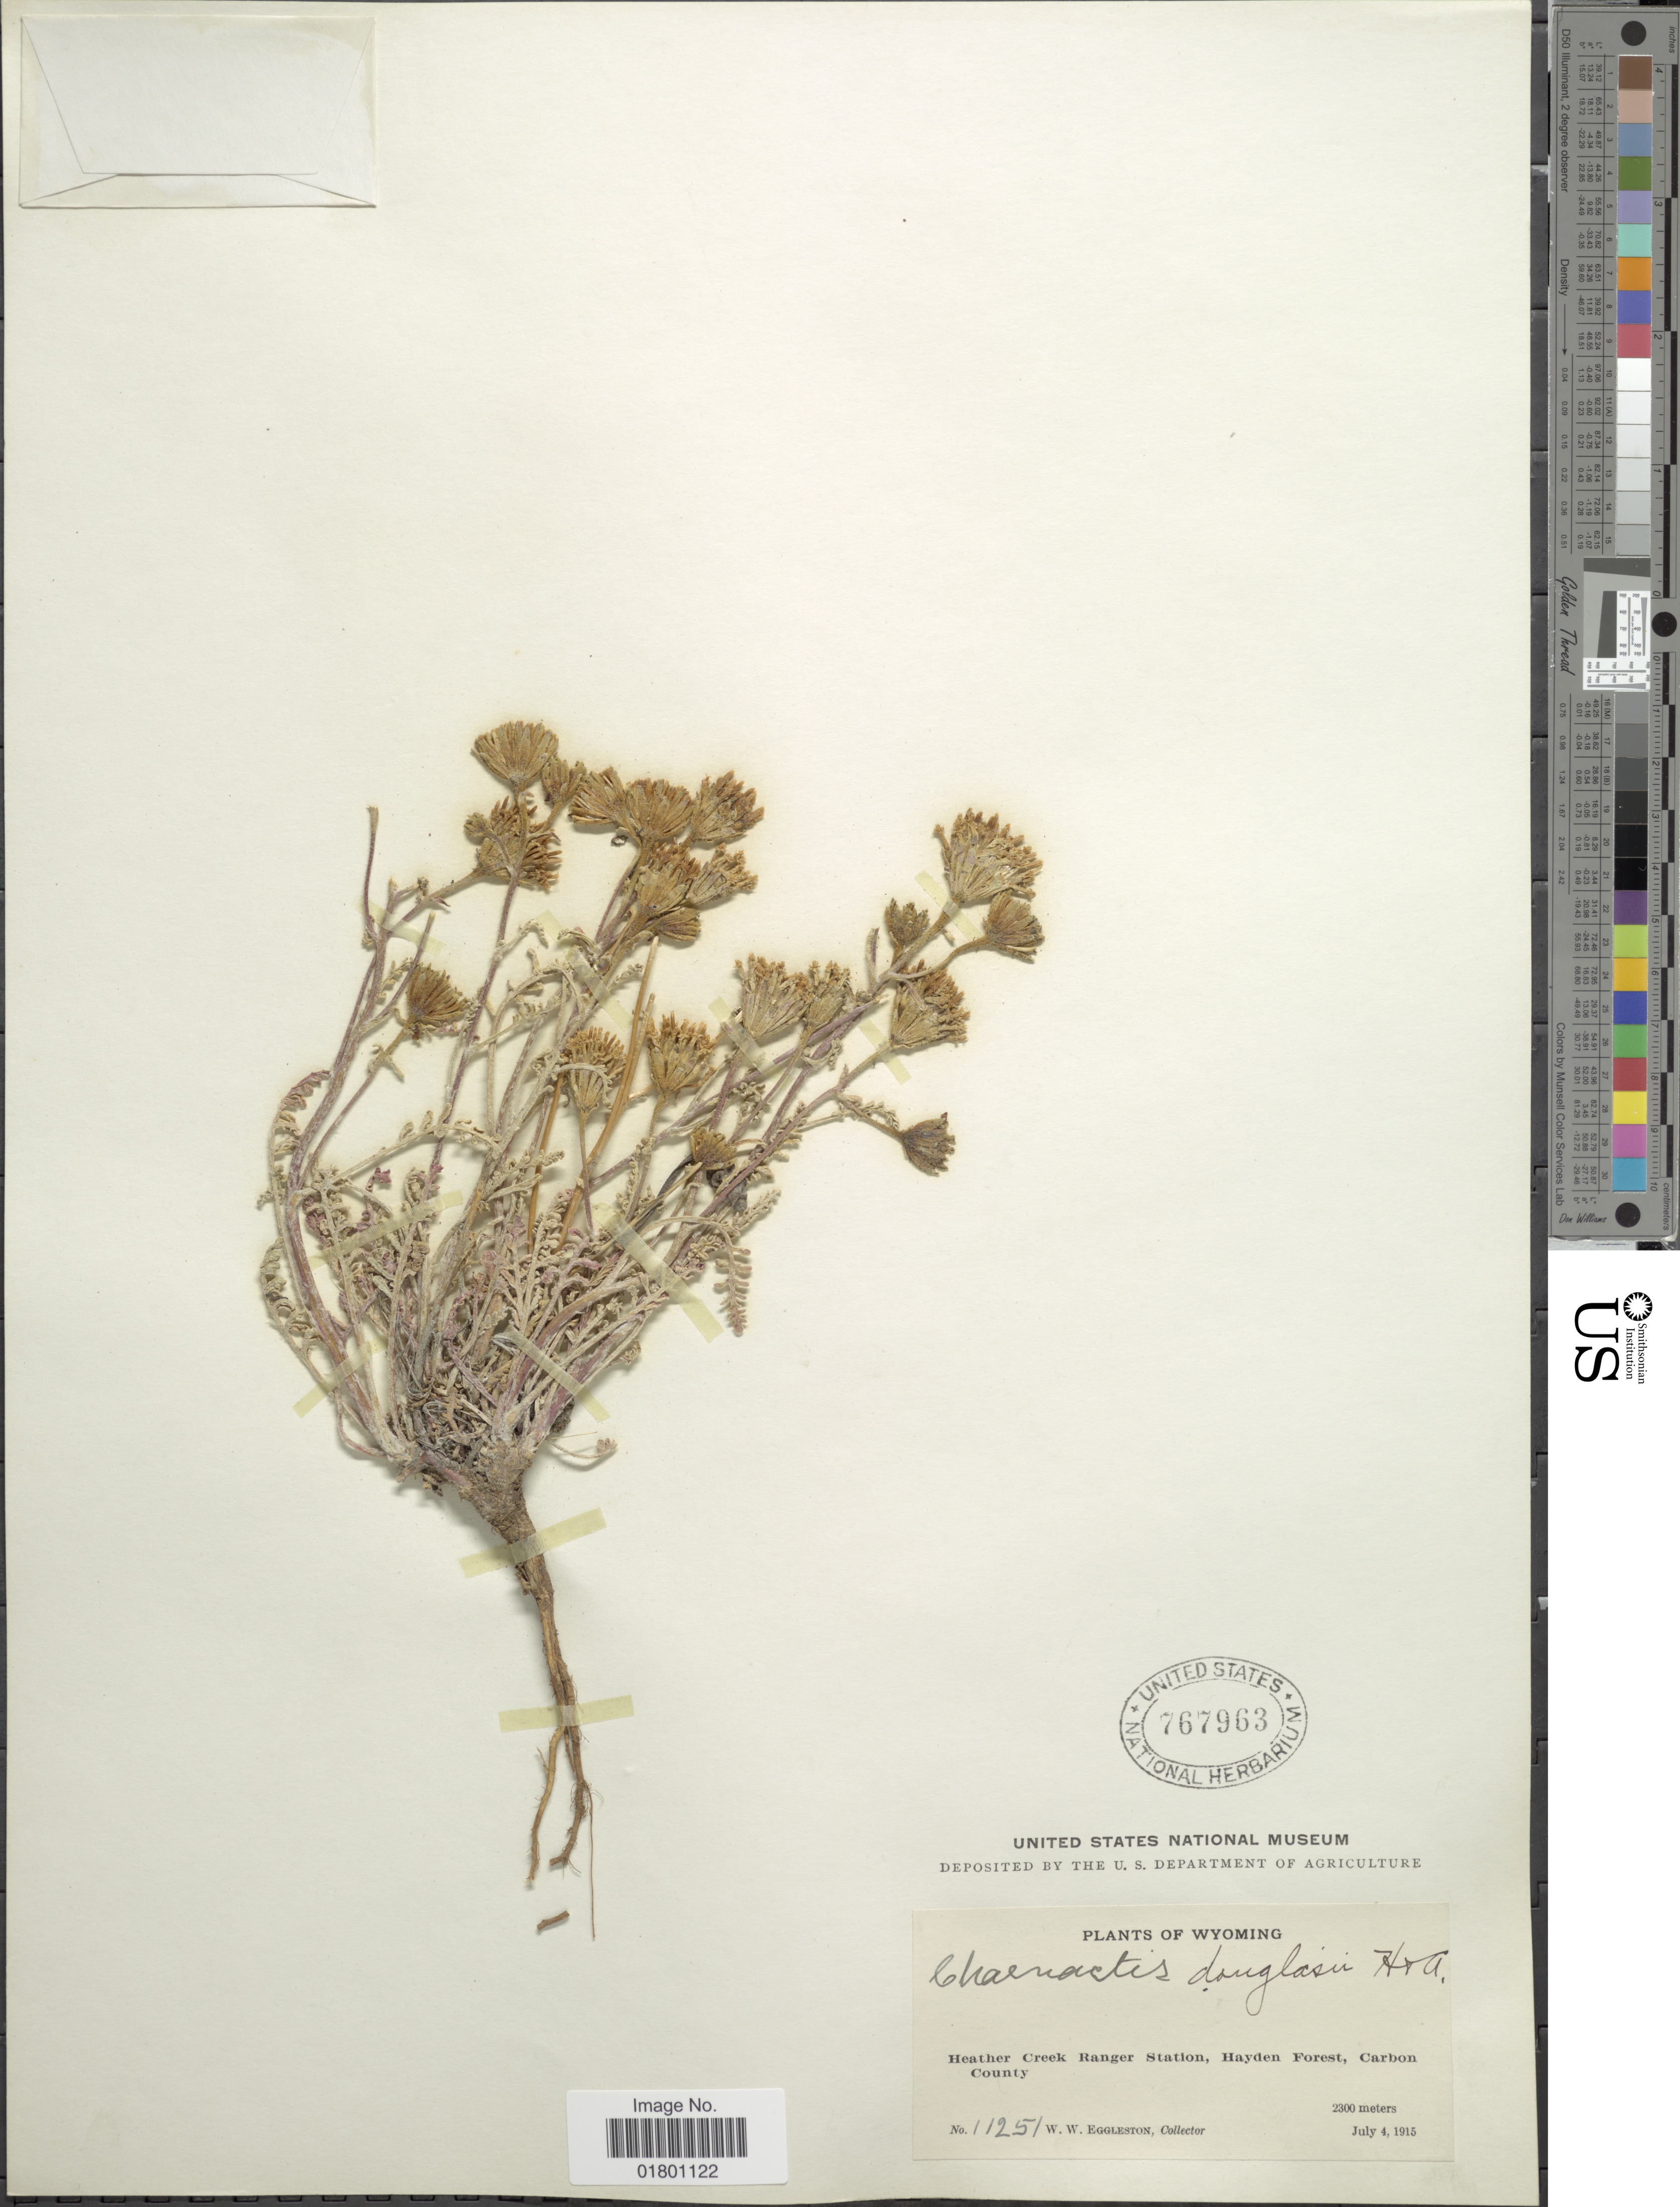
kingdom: Plantae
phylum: Tracheophyta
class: Magnoliopsida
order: Asterales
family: Asteraceae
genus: Chaenactis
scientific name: Chaenactis douglasii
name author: Hook. & Arn.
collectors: W. W. Eggleston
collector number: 11251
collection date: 1915-07-04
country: United States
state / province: Wyoming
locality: Heather Creek Ranger Station, Hayden Forest, Carbon County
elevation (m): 2300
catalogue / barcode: US 767963